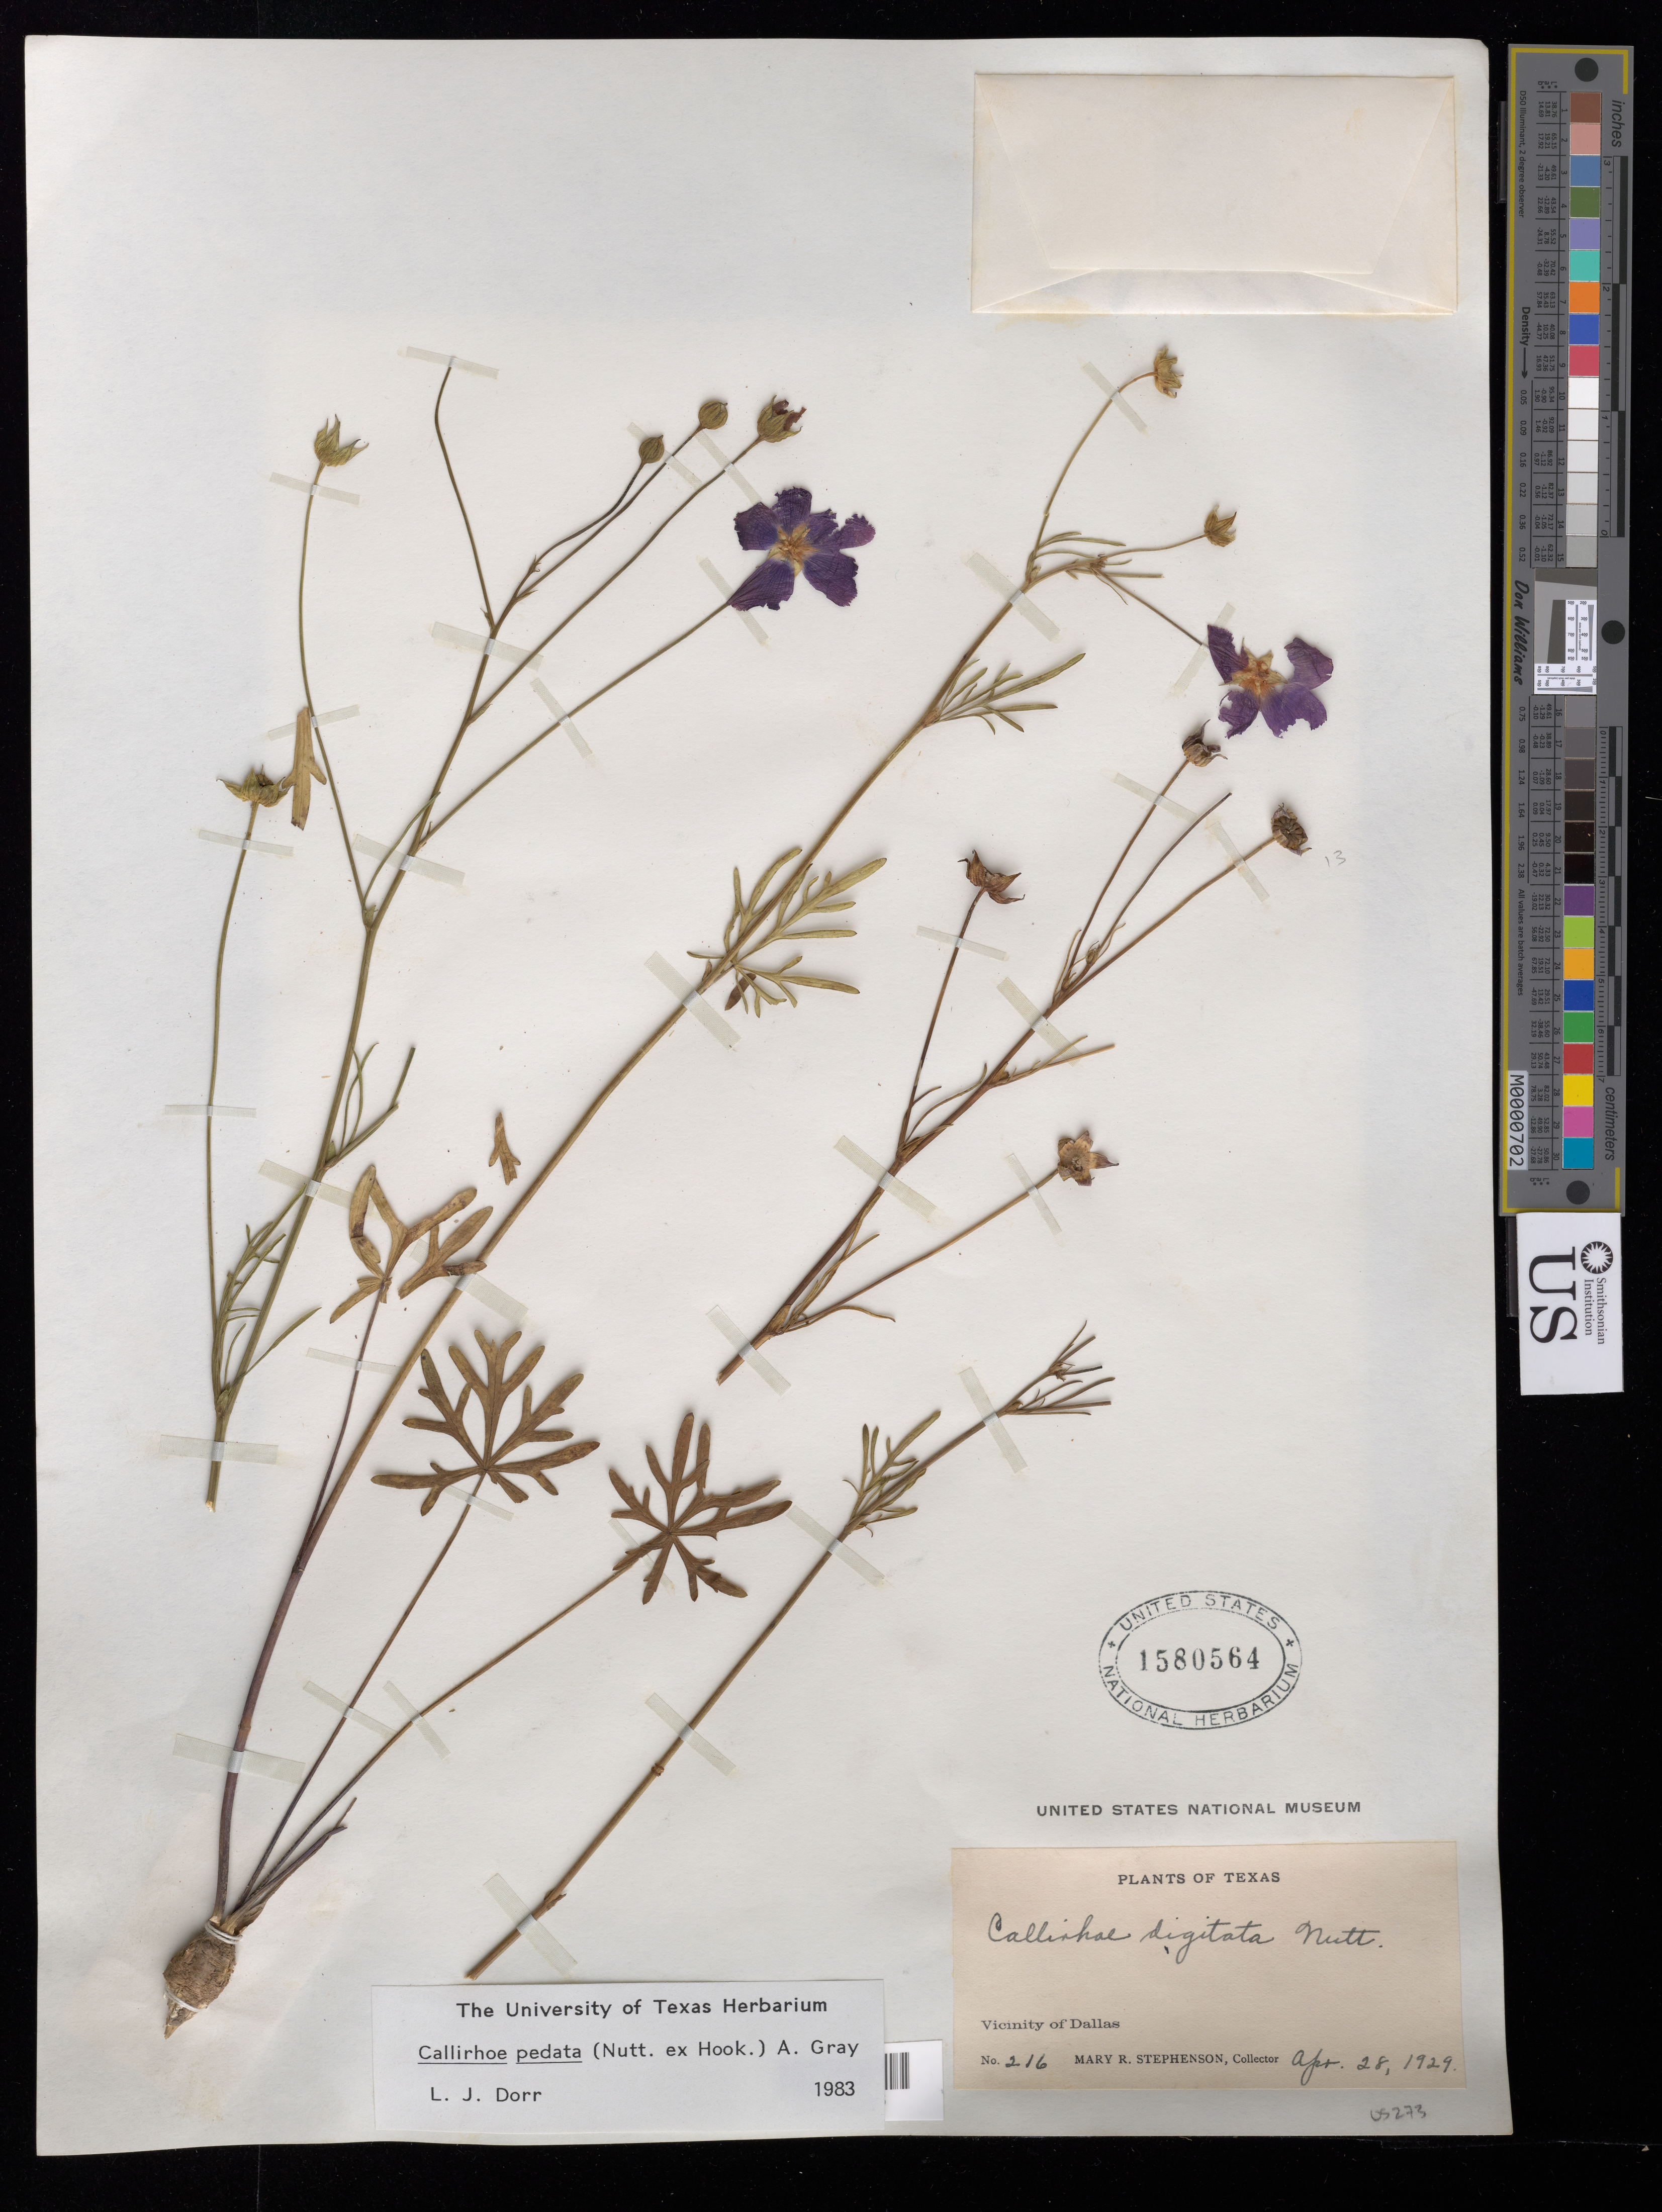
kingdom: Plantae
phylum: Tracheophyta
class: Magnoliopsida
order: Malvales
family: Malvaceae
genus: Callirhoe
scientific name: Callirhoe pedata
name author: (Hook.) A. Gray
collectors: M. R. Stephenson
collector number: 216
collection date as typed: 28 Apr 1929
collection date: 1929-04-28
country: United States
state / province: Texas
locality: Vicinity of Dallas.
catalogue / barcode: US 1580564